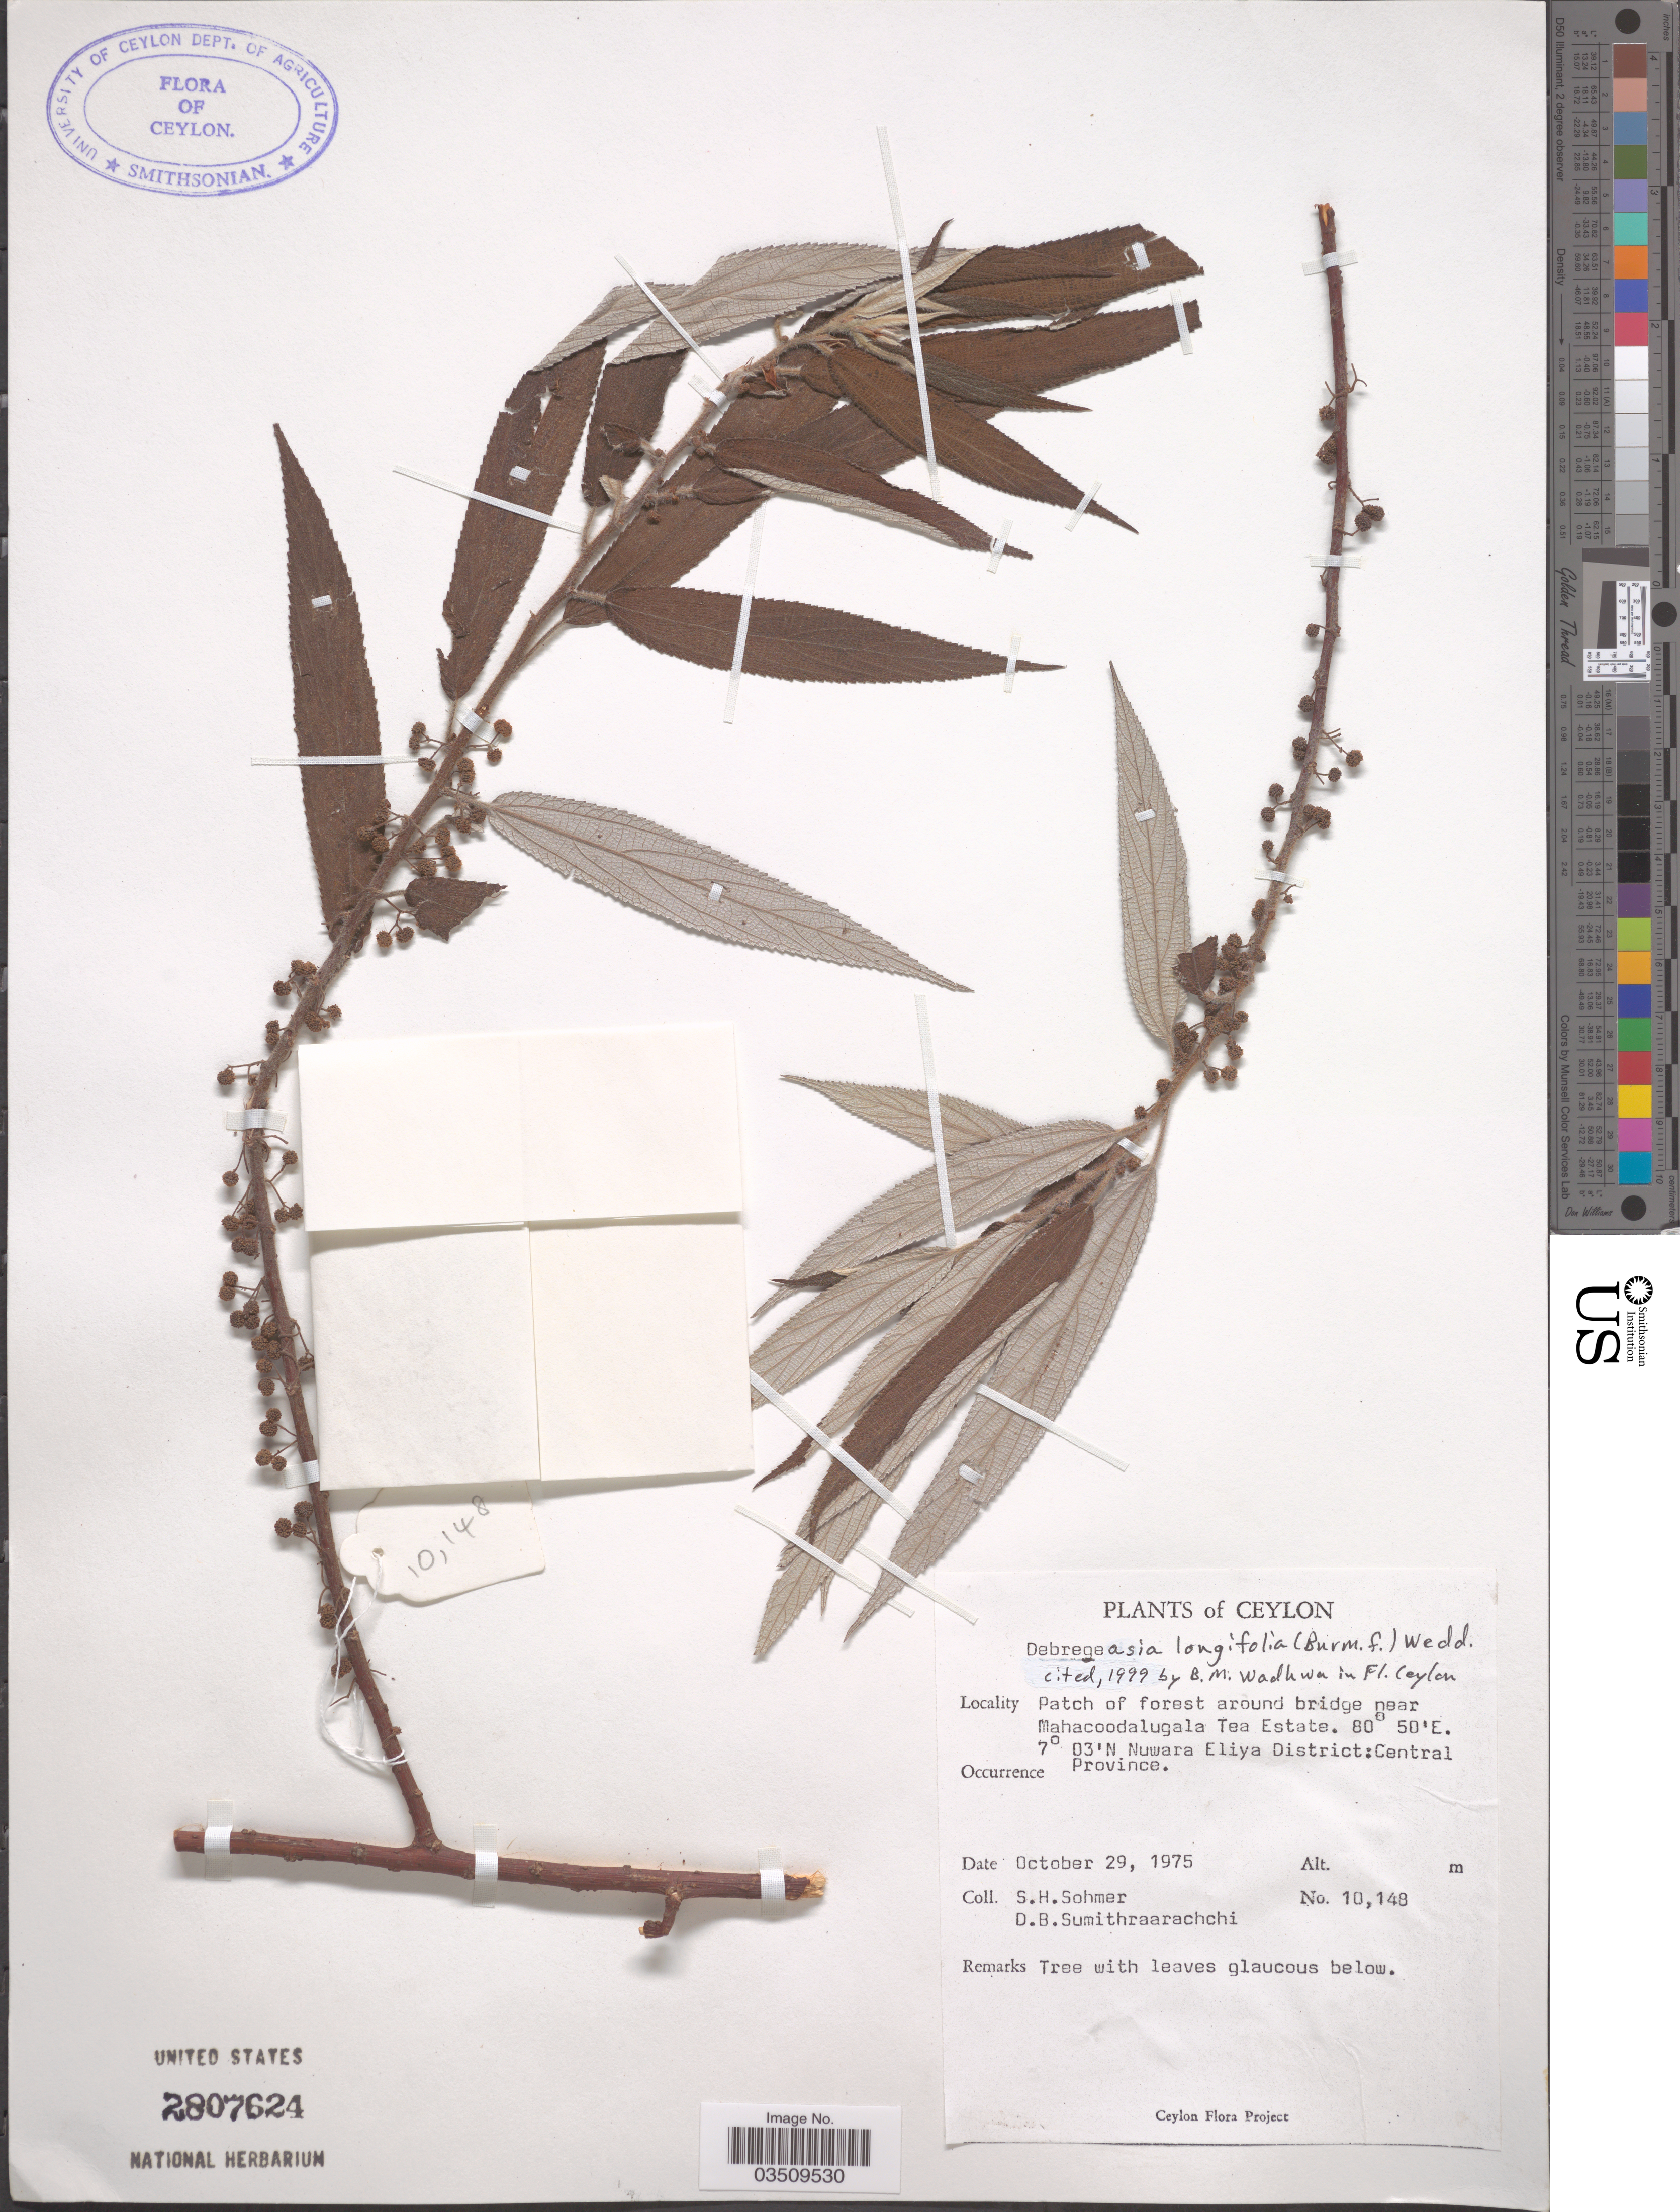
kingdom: Plantae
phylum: Tracheophyta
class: Magnoliopsida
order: Rosales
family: Urticaceae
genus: Debregeasia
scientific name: Debregeasia longifolia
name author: (Burm. f.) Wedd.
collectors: S. H. Sohmer & D. B. Sumithraarachchi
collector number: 10148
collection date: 1975-10-29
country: Sri Lanka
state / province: Central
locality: Ceylon. Patch of forest around bridge near Mahacoodalugala Tea Estate. Nuwara Eliya District.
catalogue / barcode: US 2807624